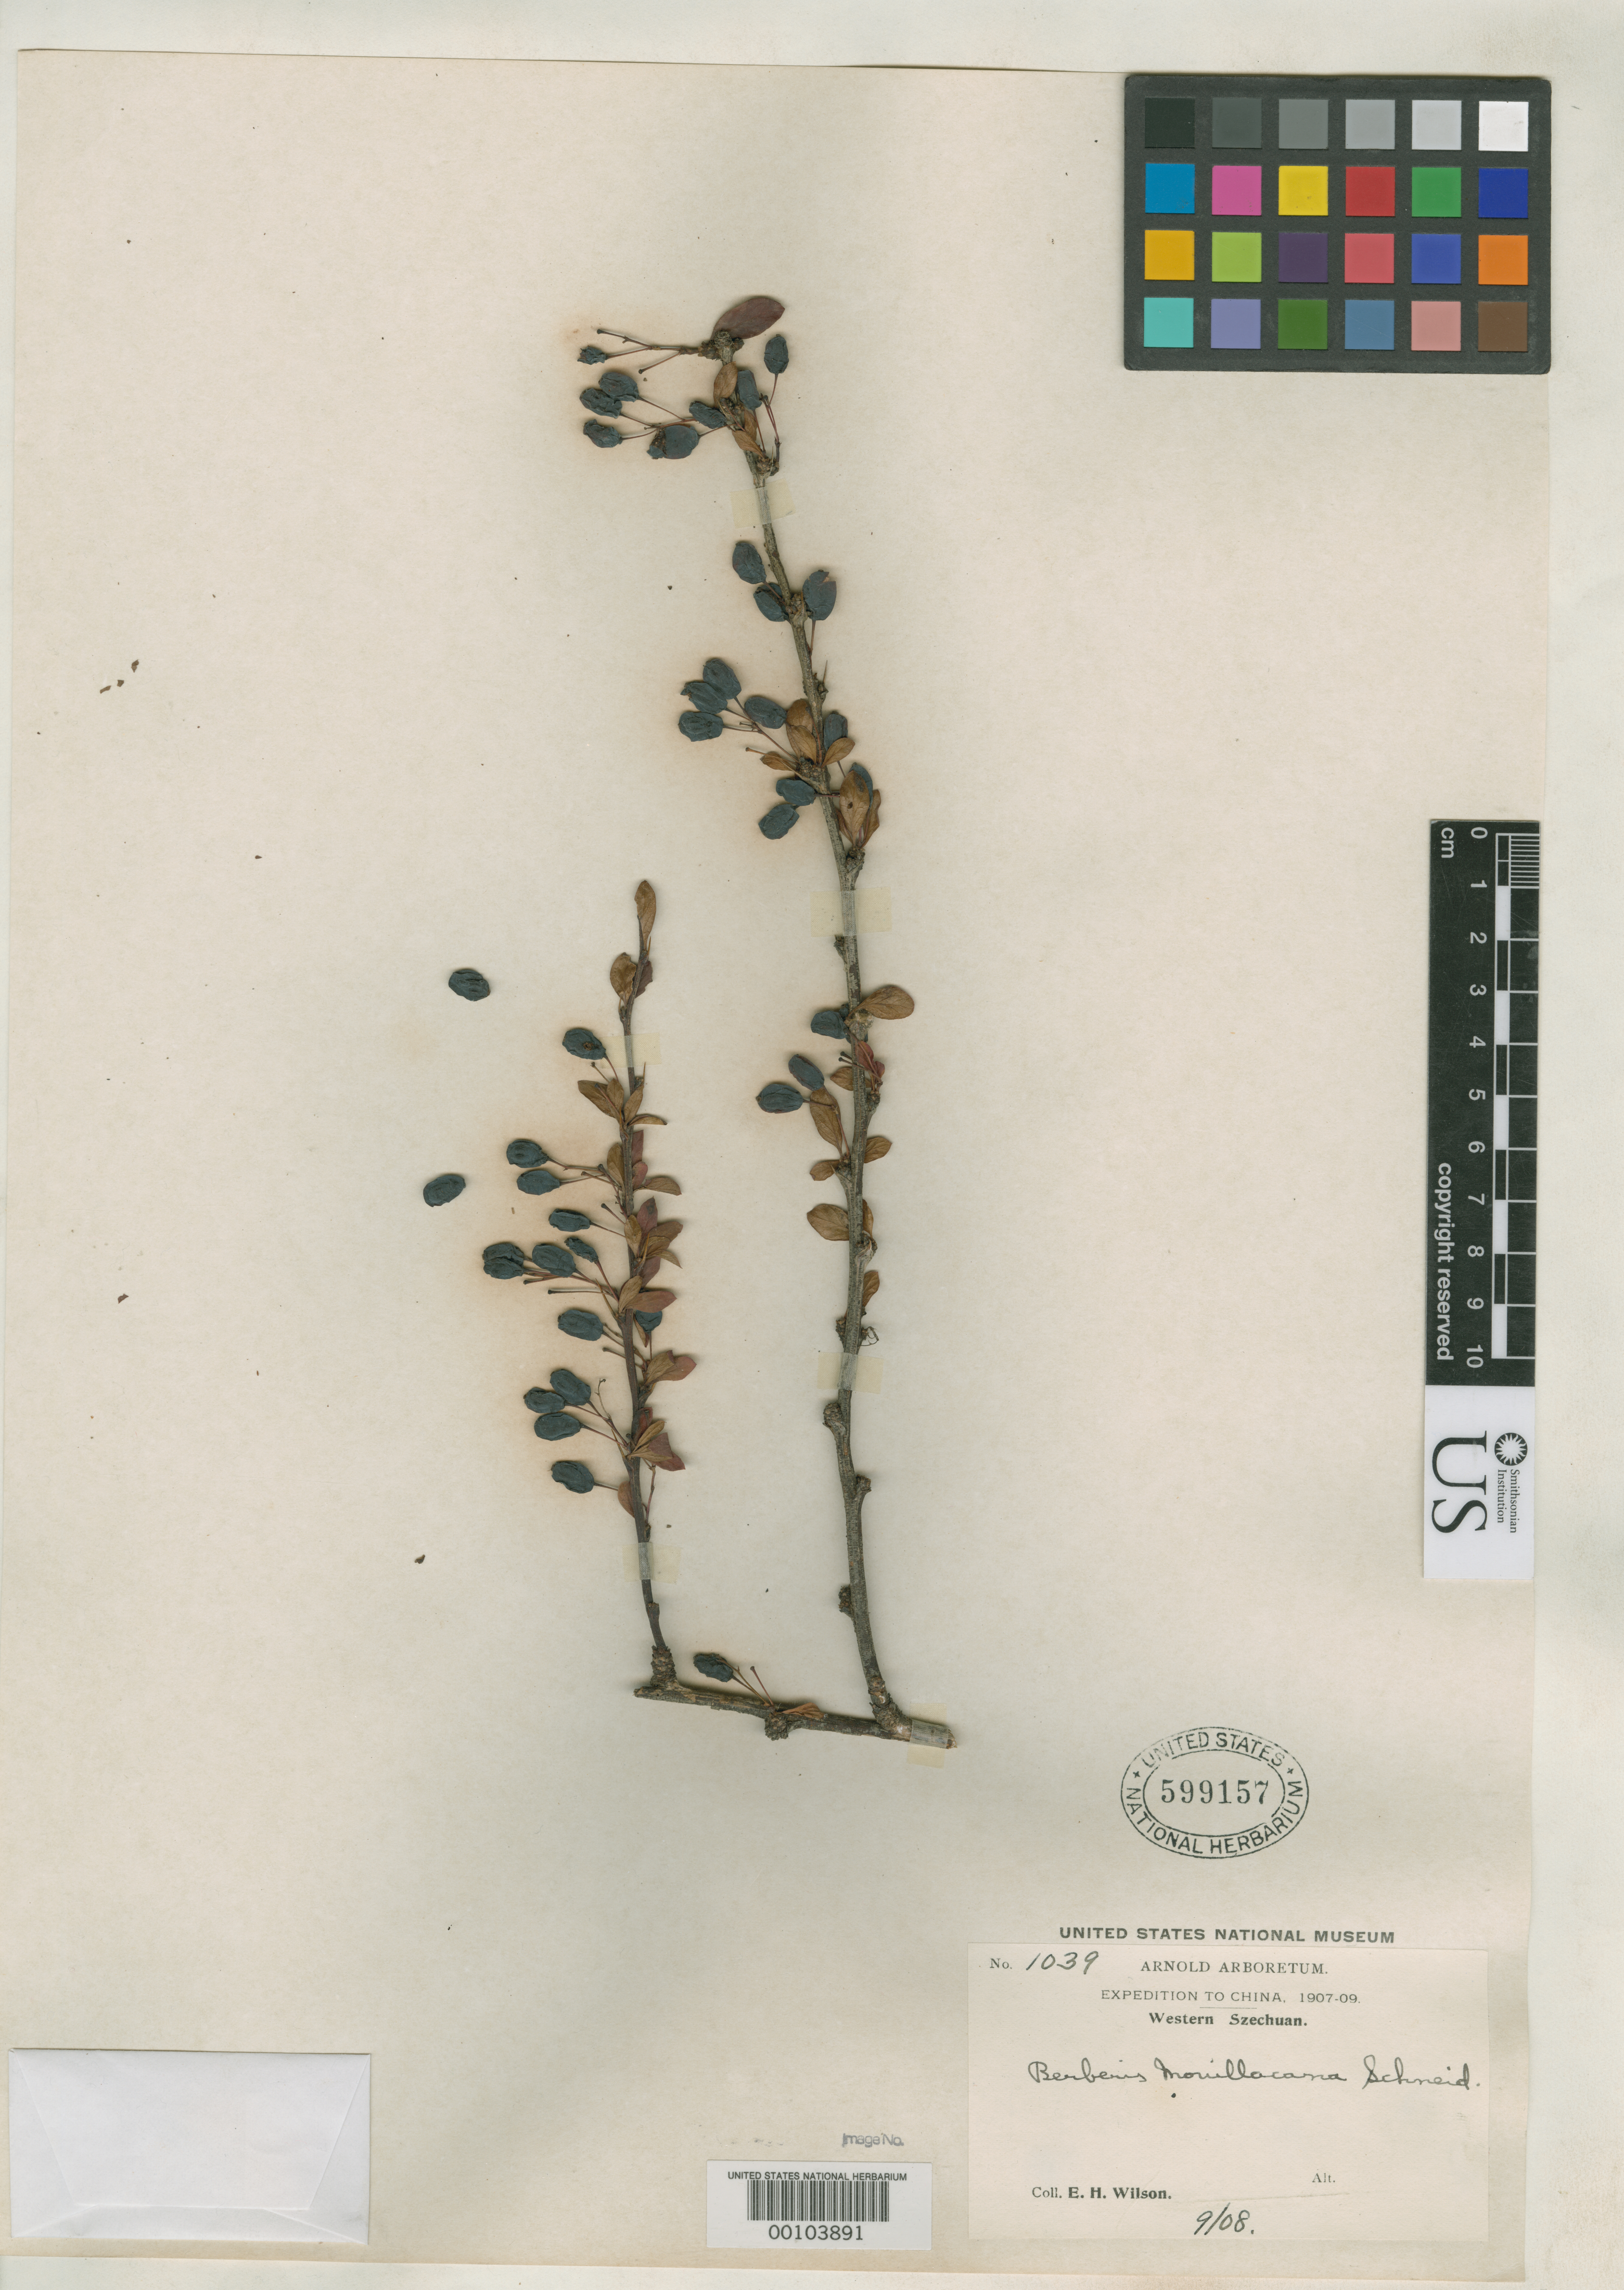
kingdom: Plantae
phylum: Tracheophyta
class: Magnoliopsida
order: Ranunculales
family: Berberidaceae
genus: Berberis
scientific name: Berberis mouillacana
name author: C.K. Schneid. in Sarg.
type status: Isotype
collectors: E. H. Wilson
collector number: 1039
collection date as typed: Sep 1908 to -- Oct 1908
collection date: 1908-09/1908-10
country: China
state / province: Sichuan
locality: Tachien-lu.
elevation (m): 2700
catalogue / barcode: US 599157